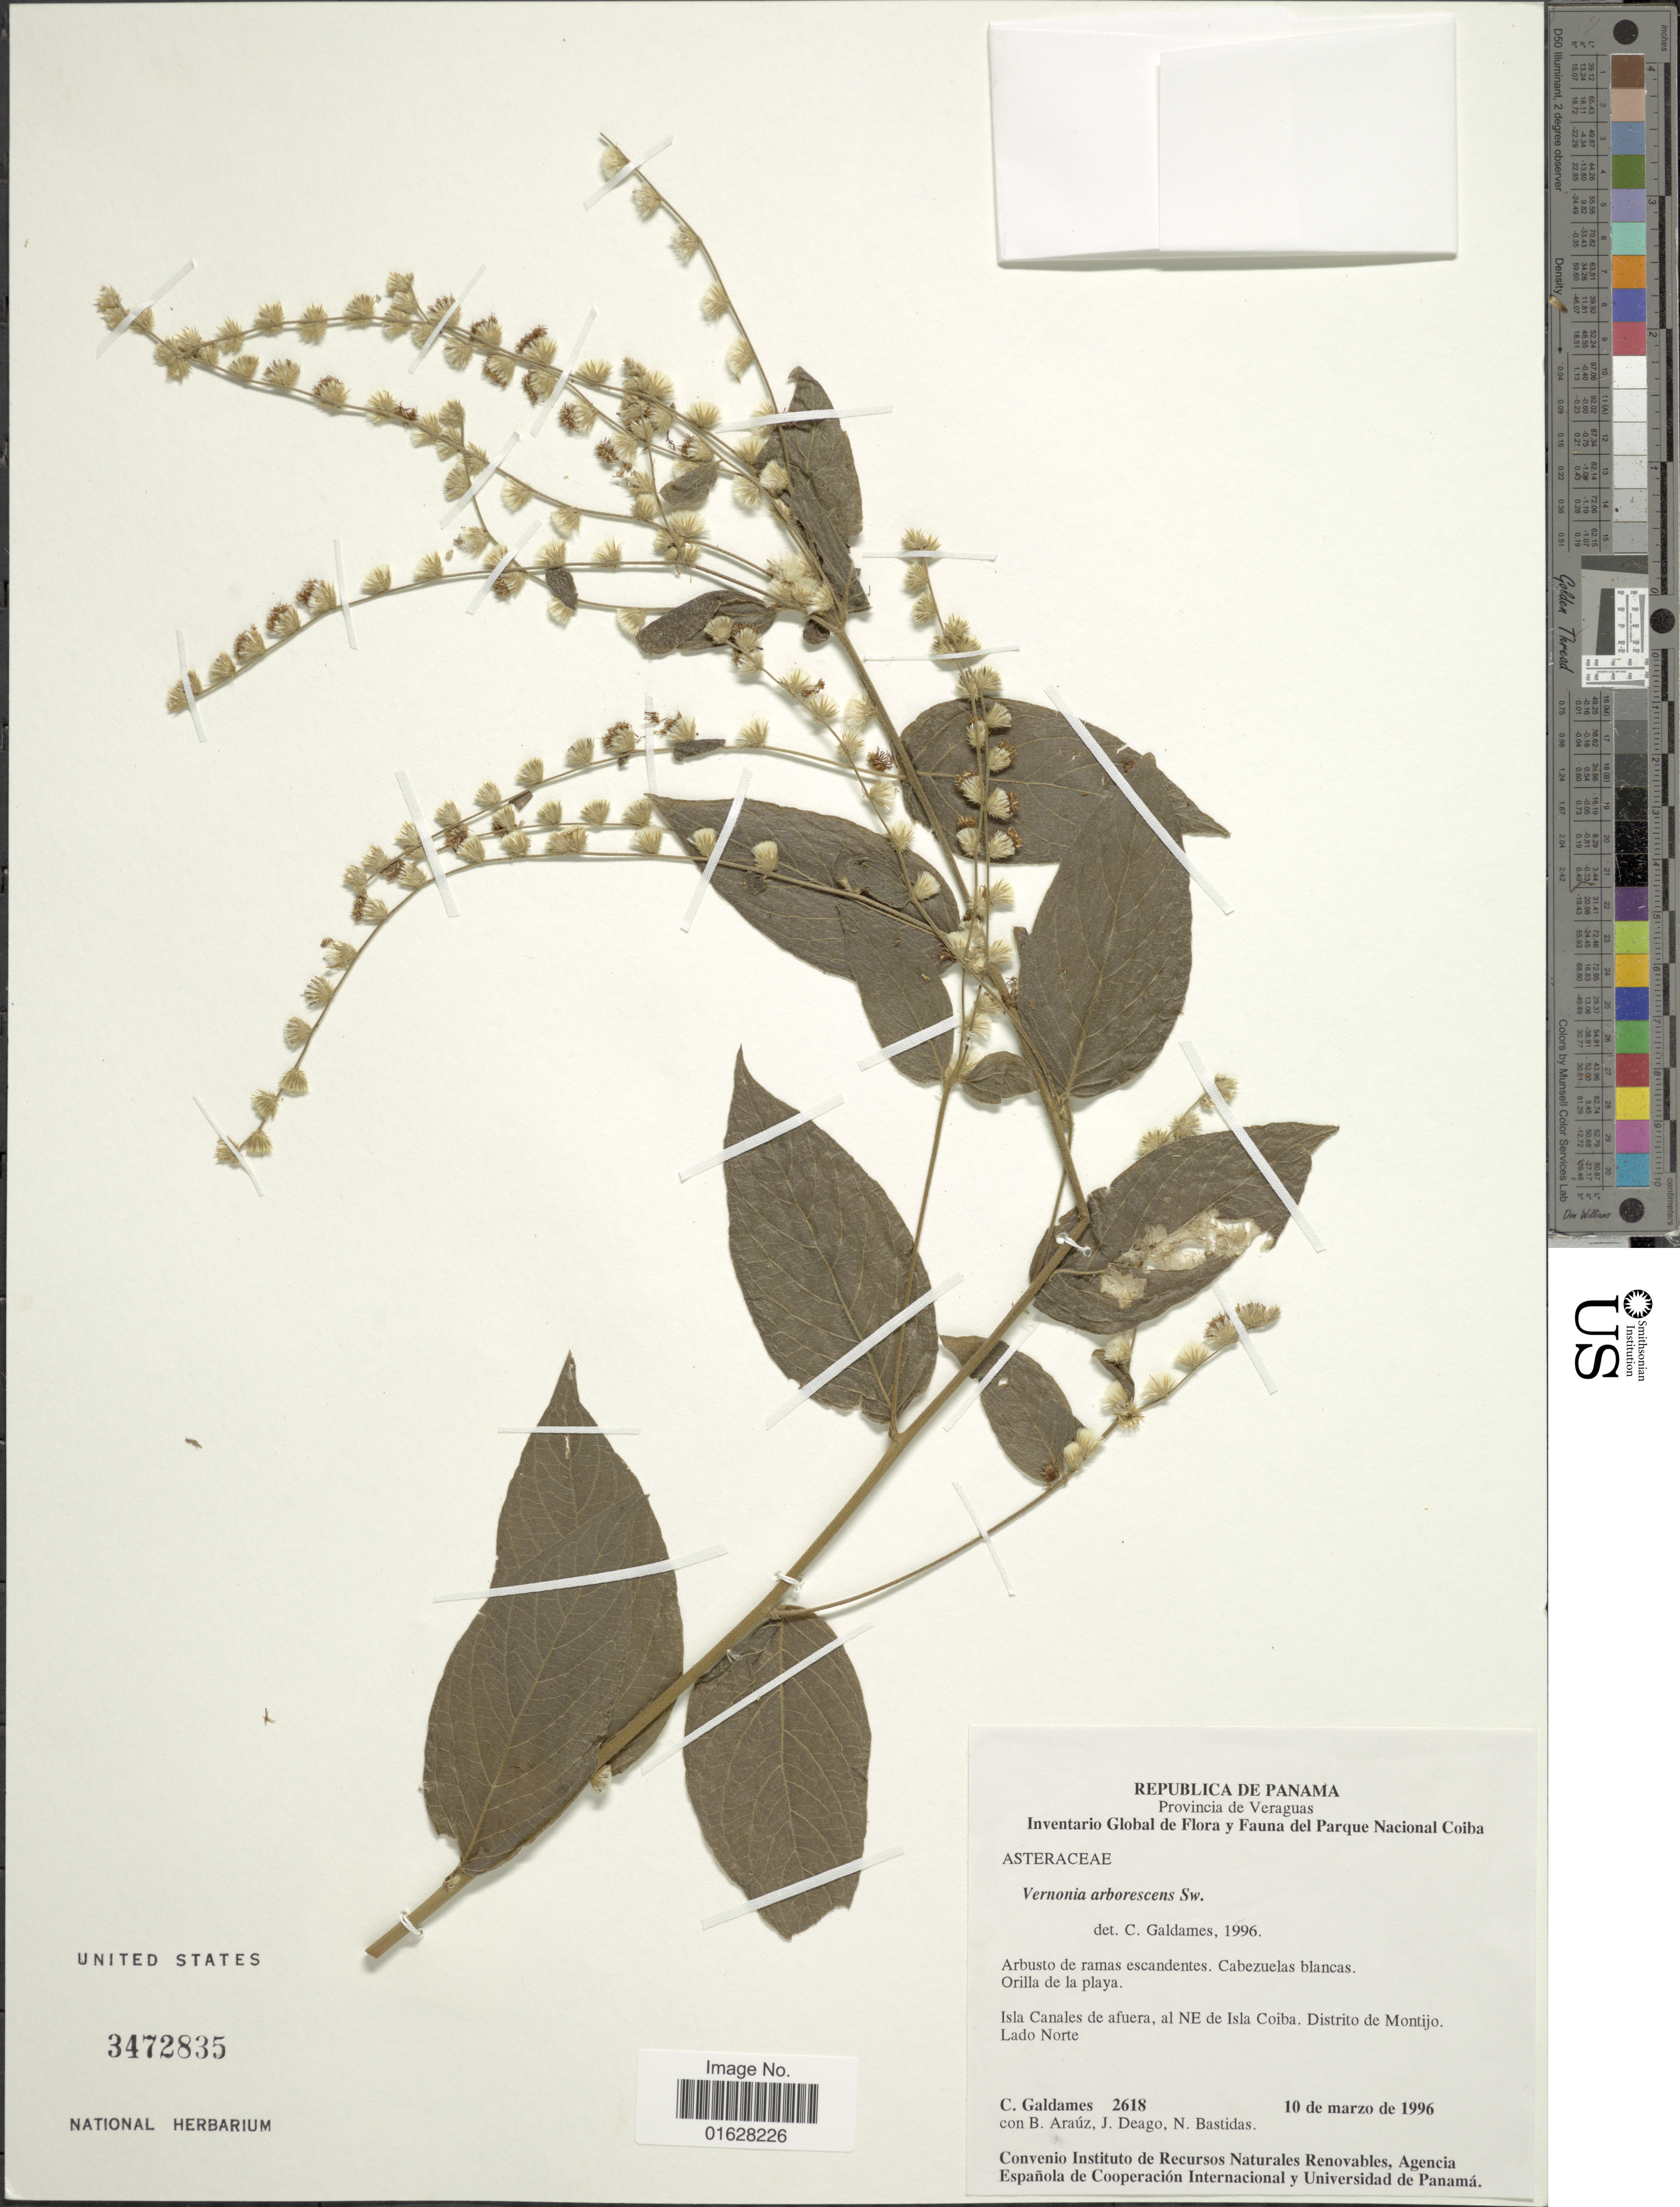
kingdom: Plantae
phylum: Tracheophyta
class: Magnoliopsida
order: Asterales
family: Asteraceae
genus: Lepidaploa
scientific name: Lepidaploa canescens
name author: (Kunth) H. Rob.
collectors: C. Galdames, B. Araúz, J. Deago & N. Bastidas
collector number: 2618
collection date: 1996-03-10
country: Panama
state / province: Veraguas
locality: Republica de Panama, Provincia de Veraguas, Isla Canales de afuera, al NE de Isla Coiba, Distrito de Montijo, Lado Norte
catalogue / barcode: US 3472835